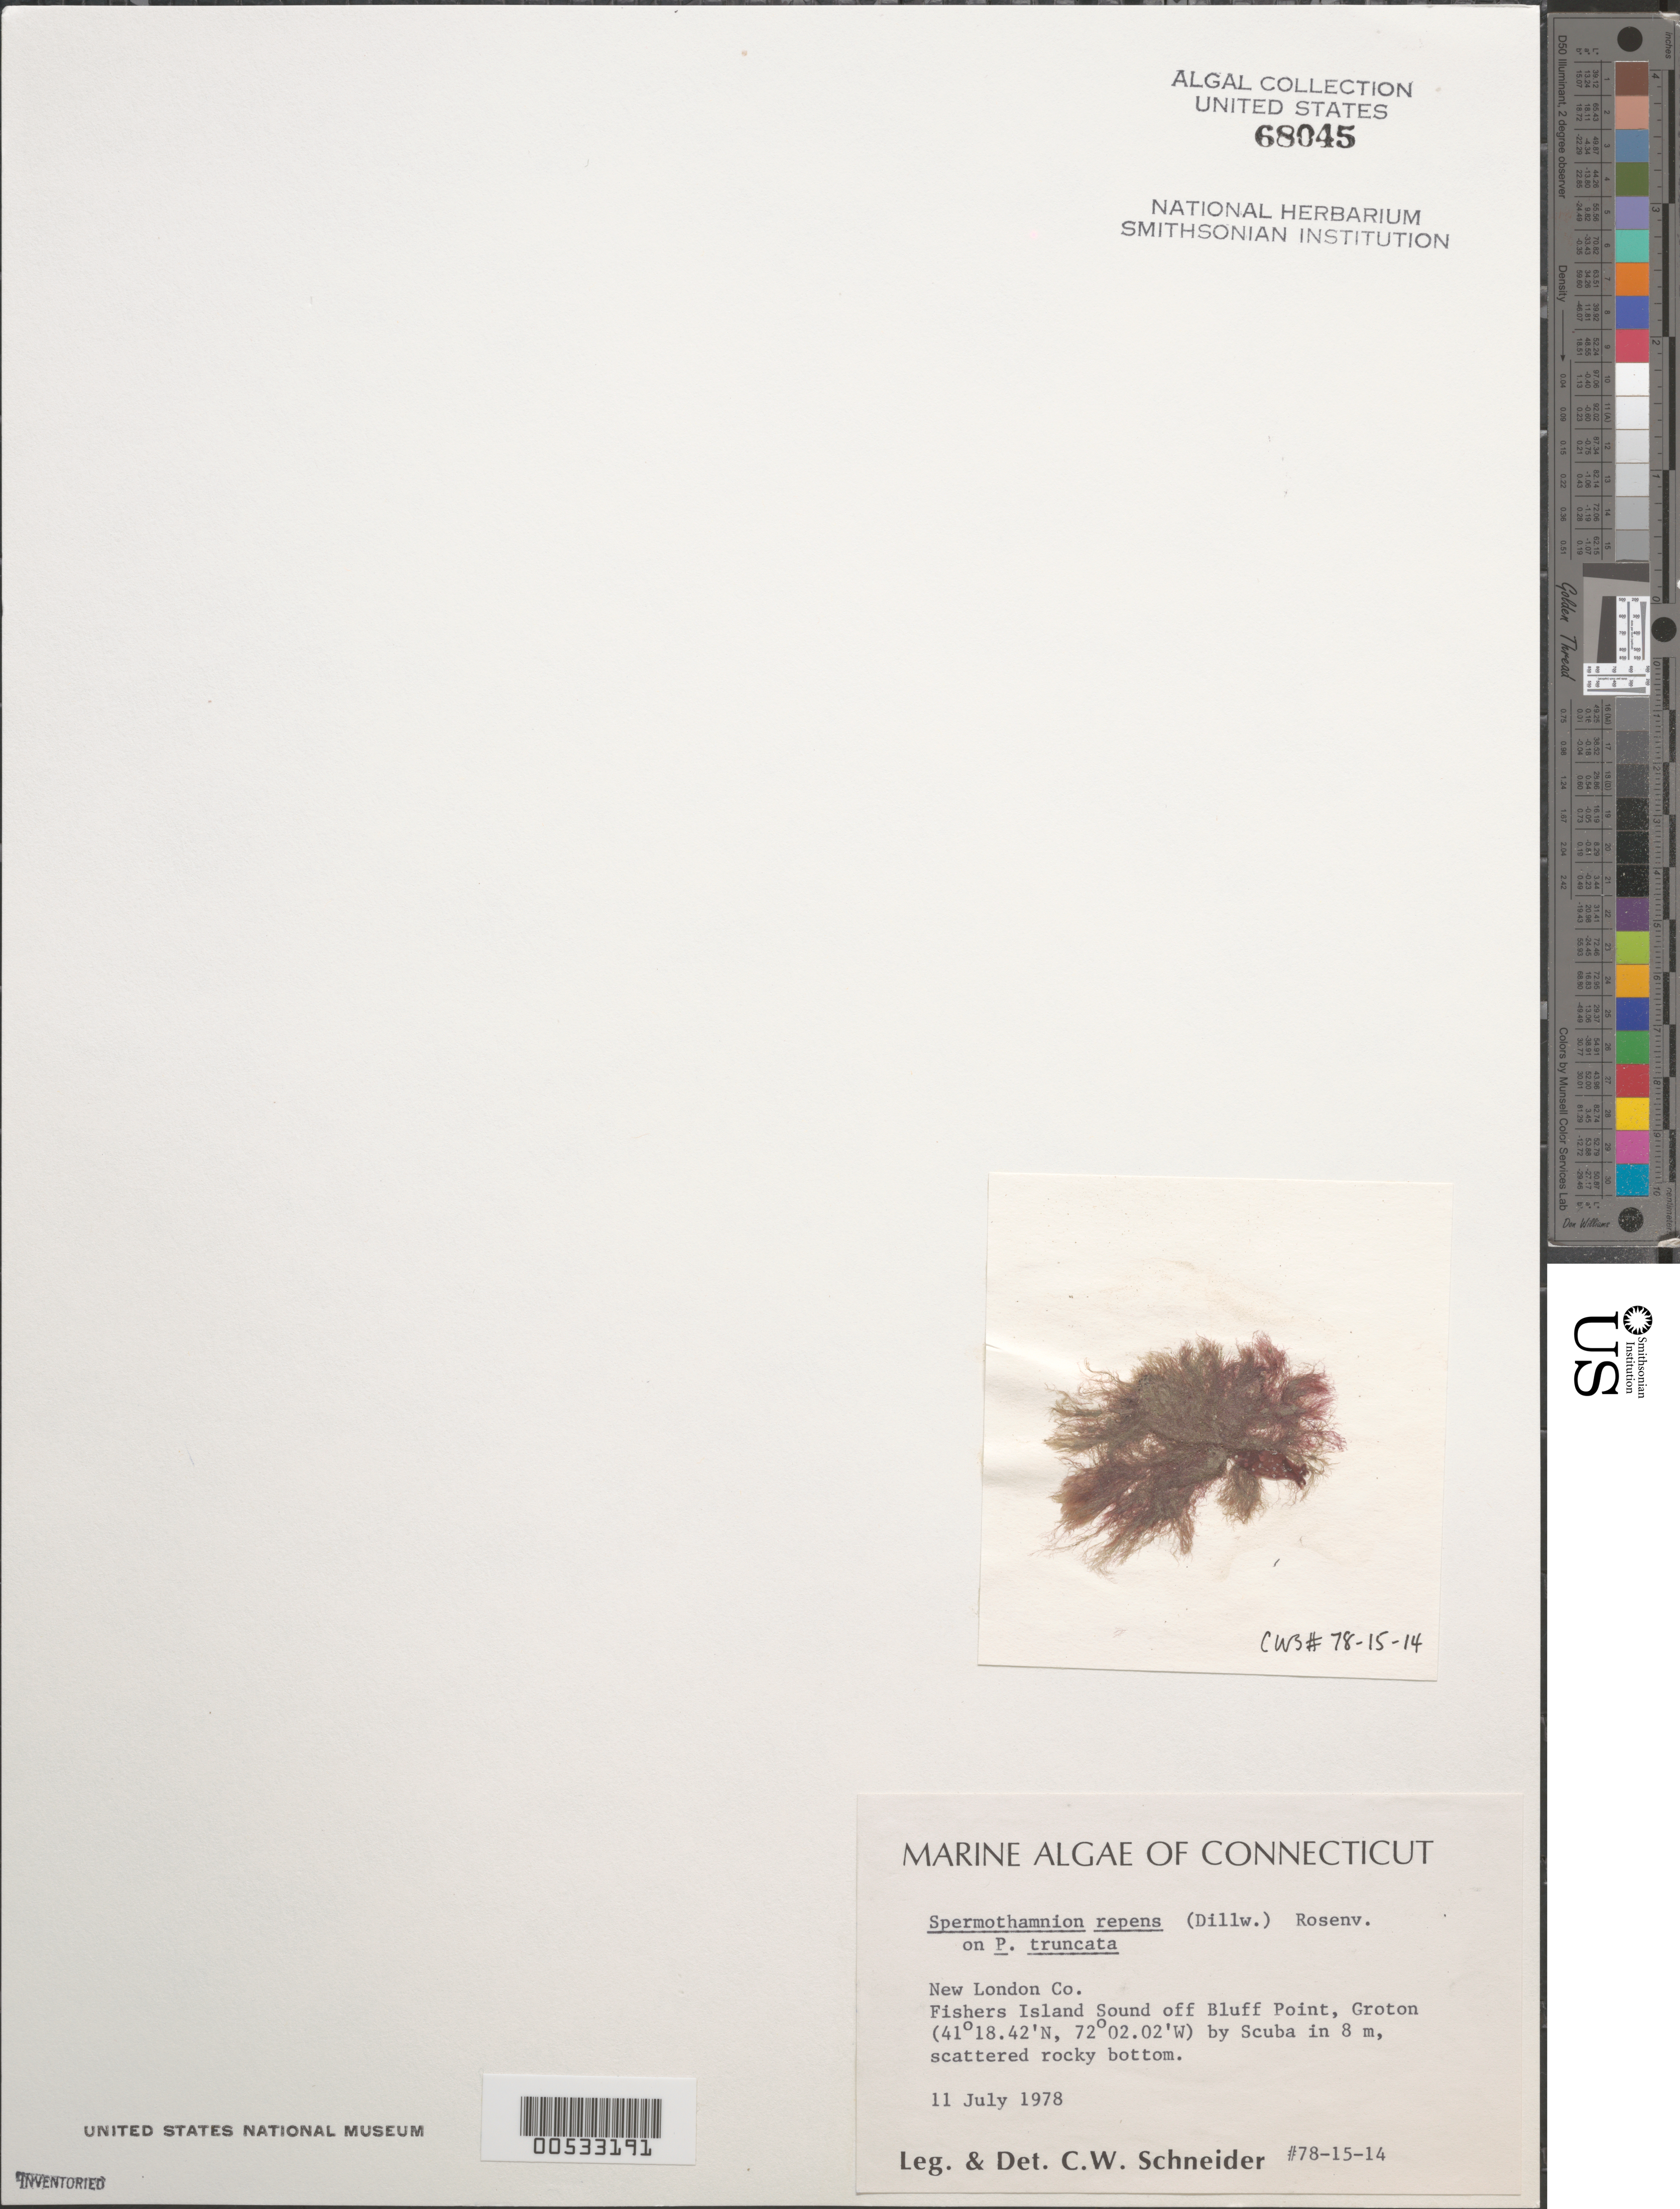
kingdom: Plantae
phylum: Rhodophyta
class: Florideophyceae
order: Ceramiales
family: Wrangeliaceae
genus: Spermothamnion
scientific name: Spermothamnion repens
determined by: Schneider, C. W.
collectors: C. W. Schneider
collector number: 78-15-14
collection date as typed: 11 Jul 1978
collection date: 1978-07-11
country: United States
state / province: Connecticut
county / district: New London County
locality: Fishers Island Sound, off Bluff Point, Groton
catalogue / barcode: US 68045